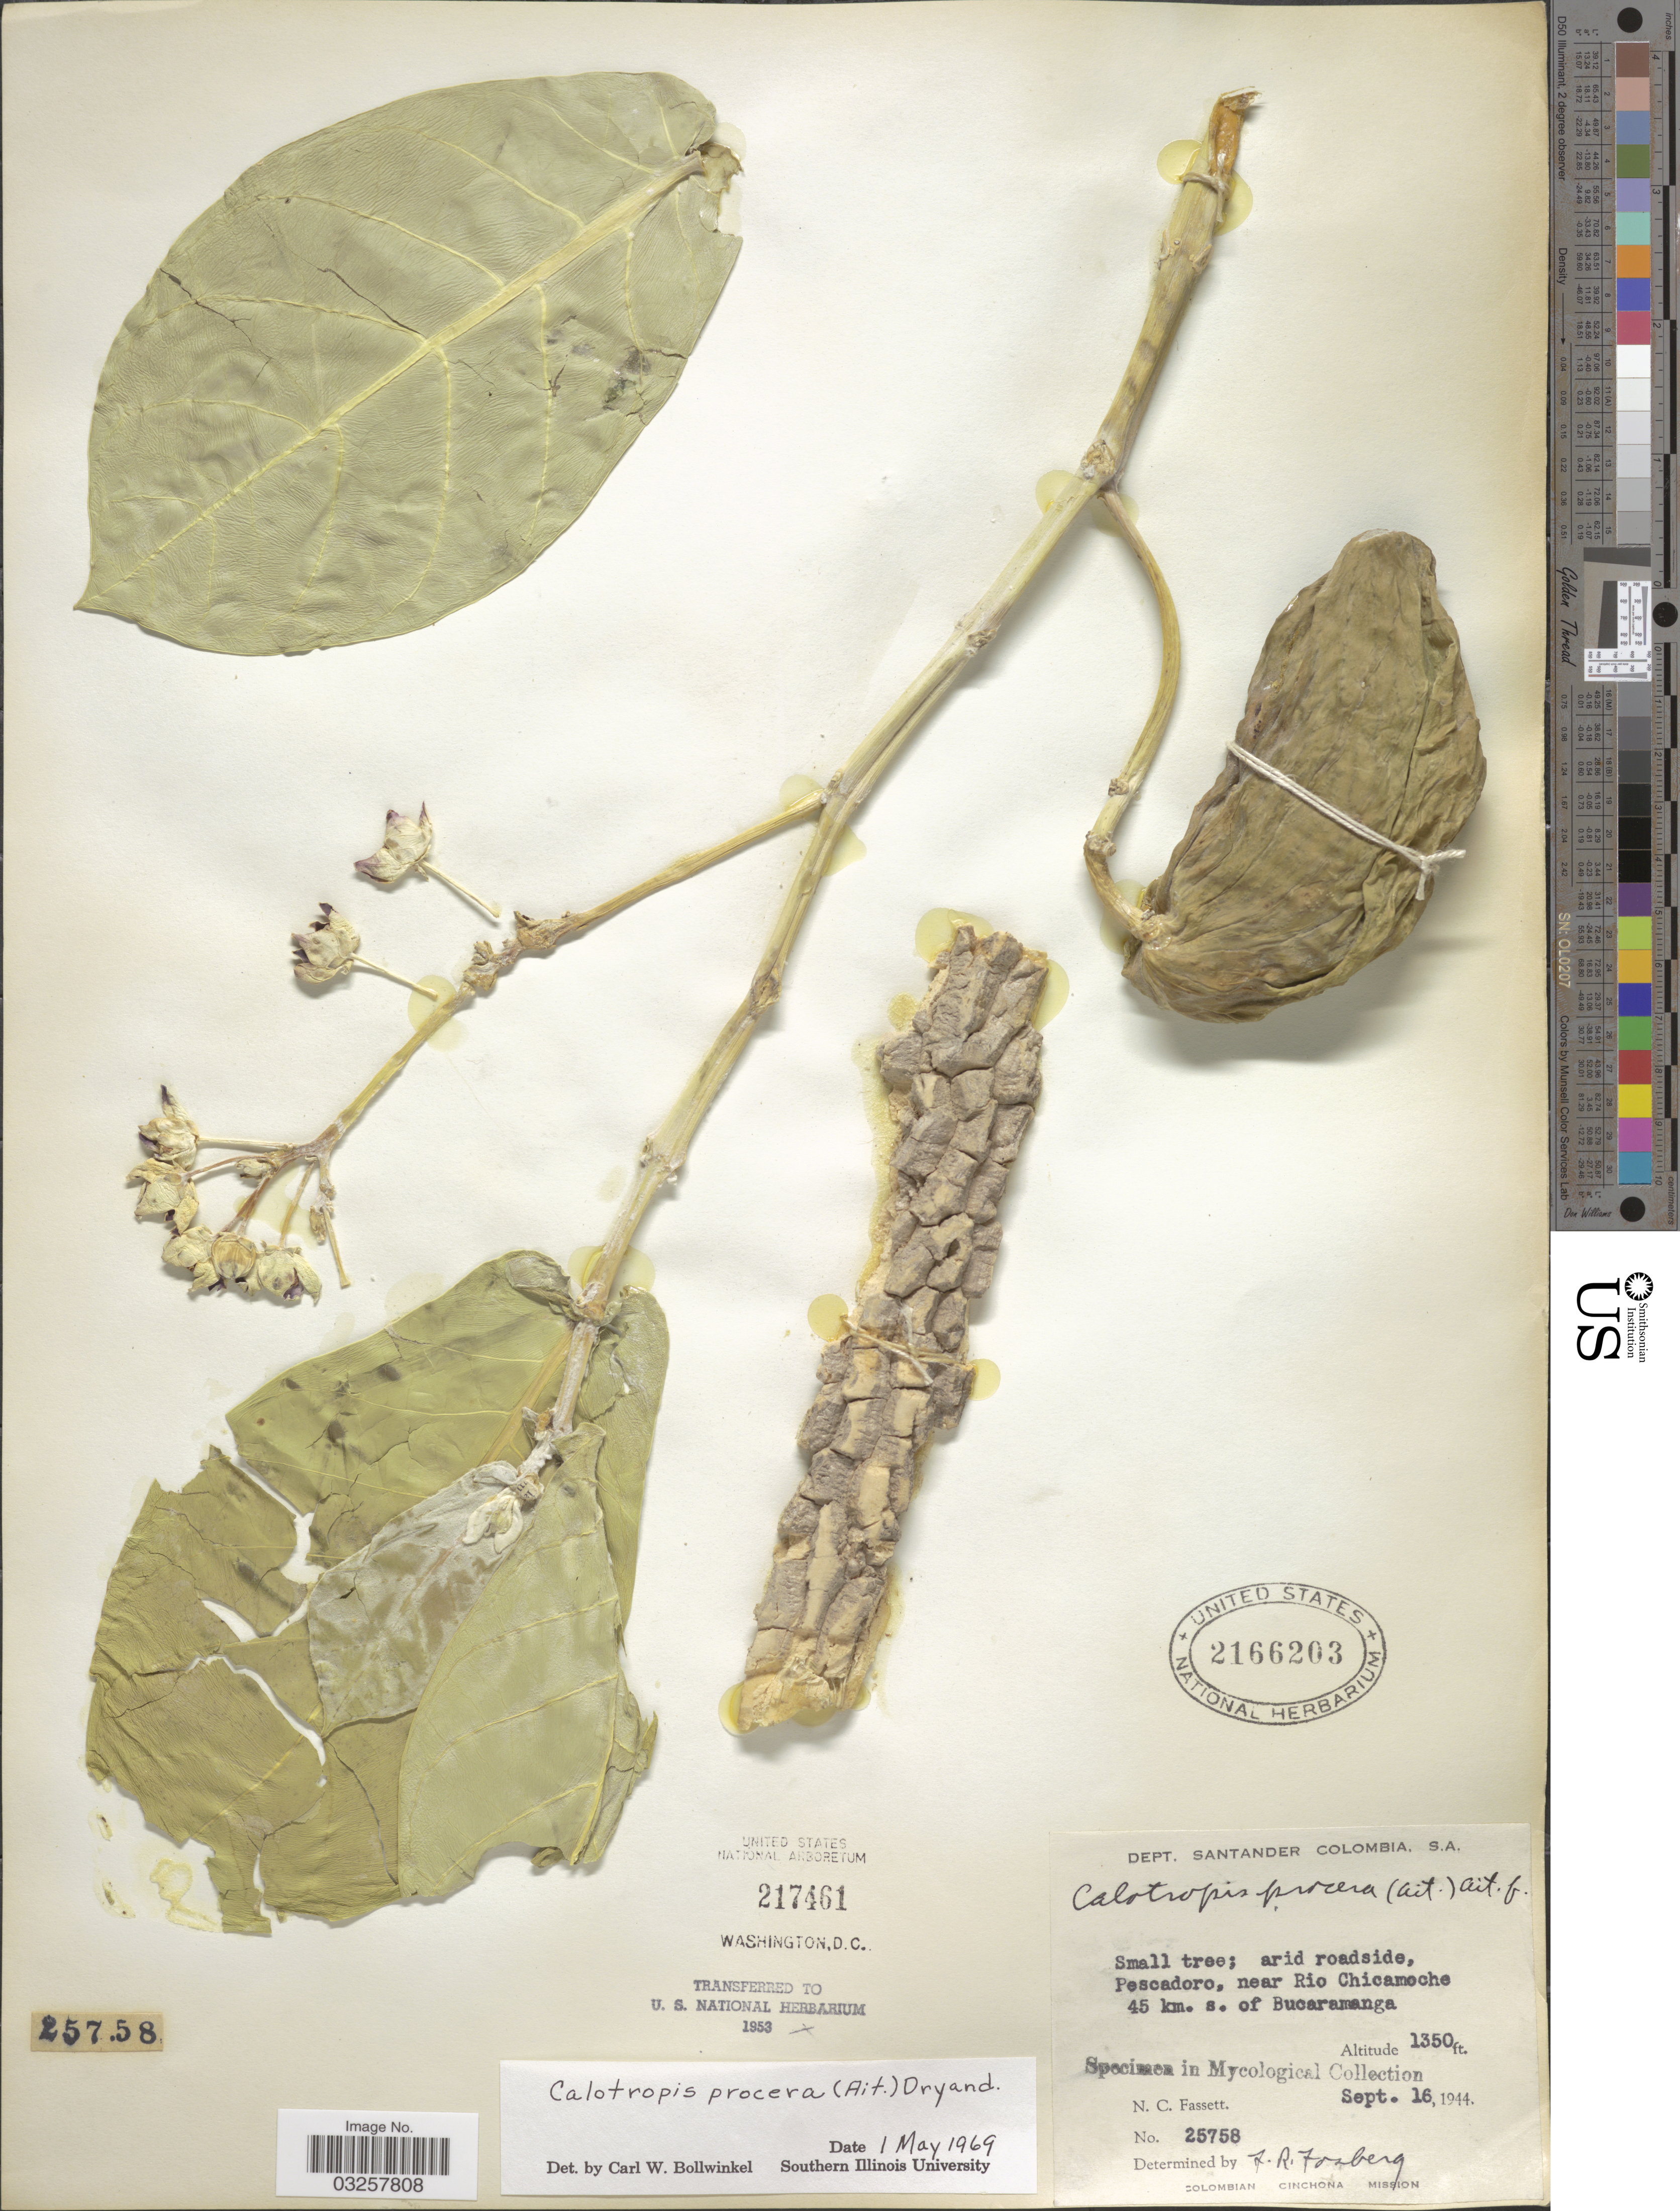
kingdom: Plantae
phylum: Tracheophyta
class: Magnoliopsida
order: Gentianales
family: Apocynaceae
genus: Calotropis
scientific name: Calotropis procera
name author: (Aiton) W.T. Aiton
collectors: N. C. Fassett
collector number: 25758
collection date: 1944-09-16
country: Colombia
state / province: Santander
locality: Dept. Santander. Pescadoro, near Rio Chicamoche 45 km. s. of Bucaramanga.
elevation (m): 411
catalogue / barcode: US 2166203